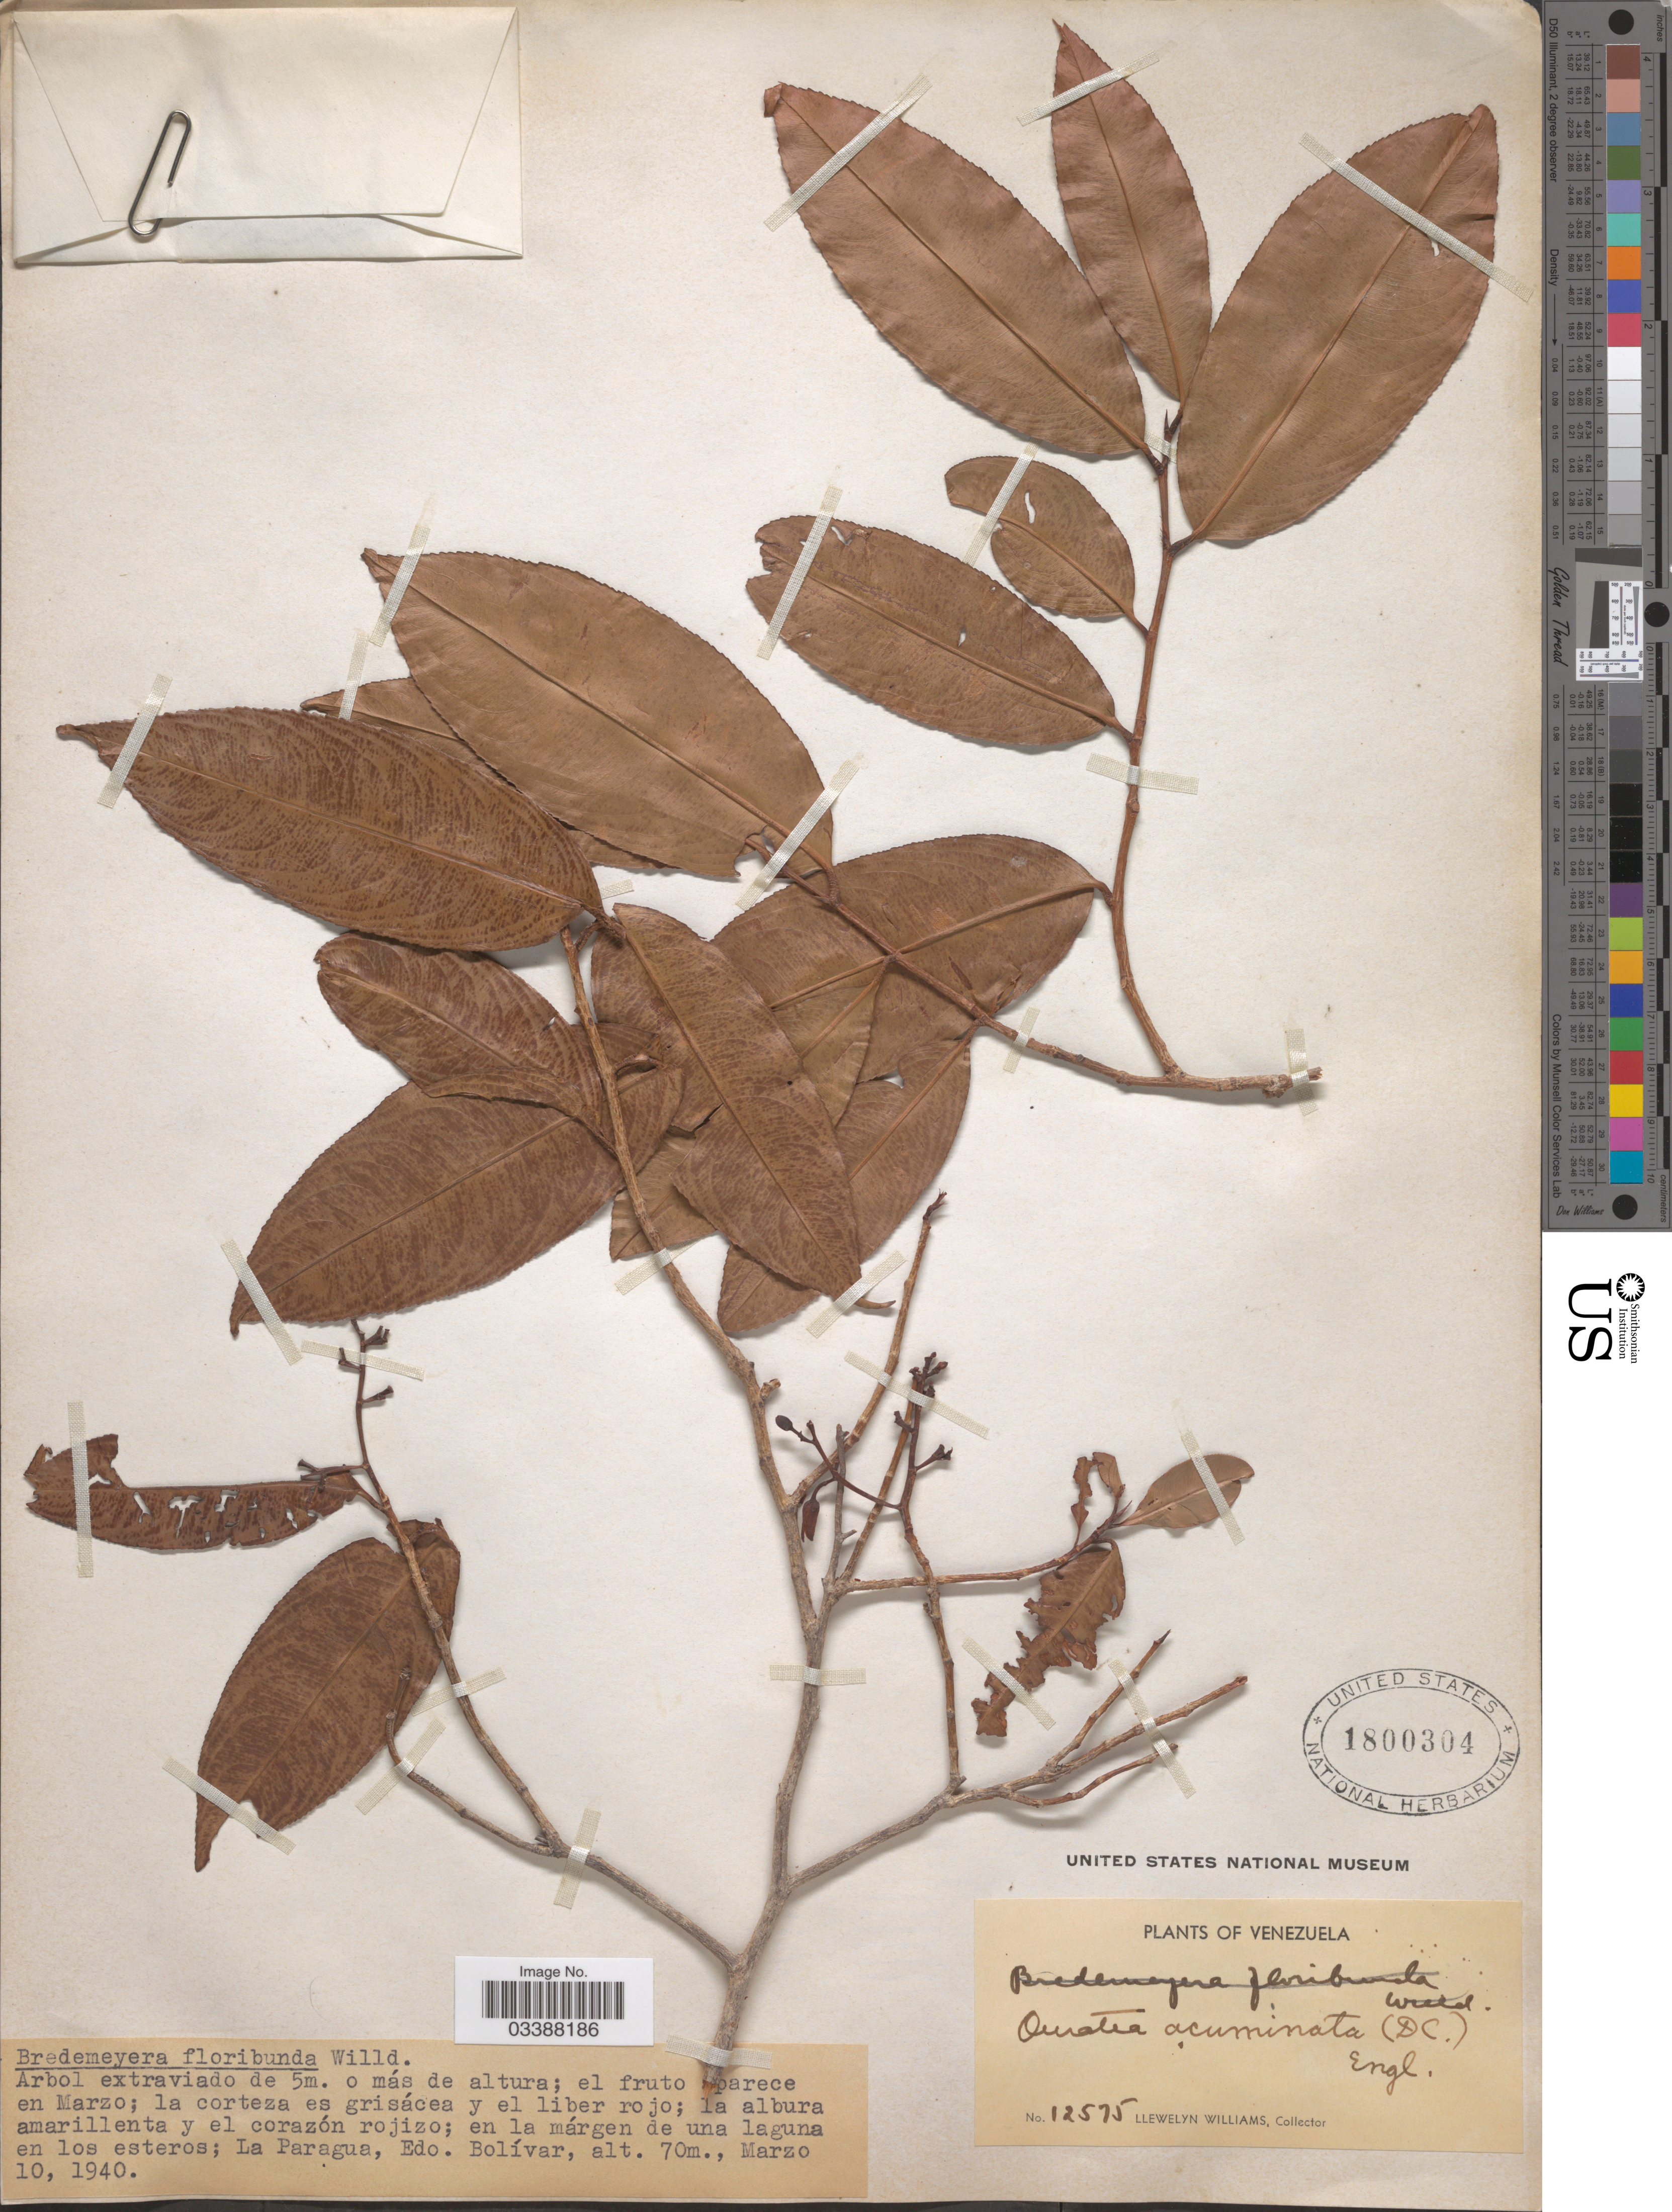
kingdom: Plantae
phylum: Tracheophyta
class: Magnoliopsida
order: Malpighiales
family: Ochnaceae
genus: Ouratea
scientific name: Ouratea acuminata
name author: (DC.) Engl.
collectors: Ll. Williams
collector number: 12575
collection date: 1940-03-10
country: Venezuela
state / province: Bolivar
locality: En la márgen de una laguna en los esteros; La Paragua.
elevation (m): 70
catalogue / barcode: US 1800304